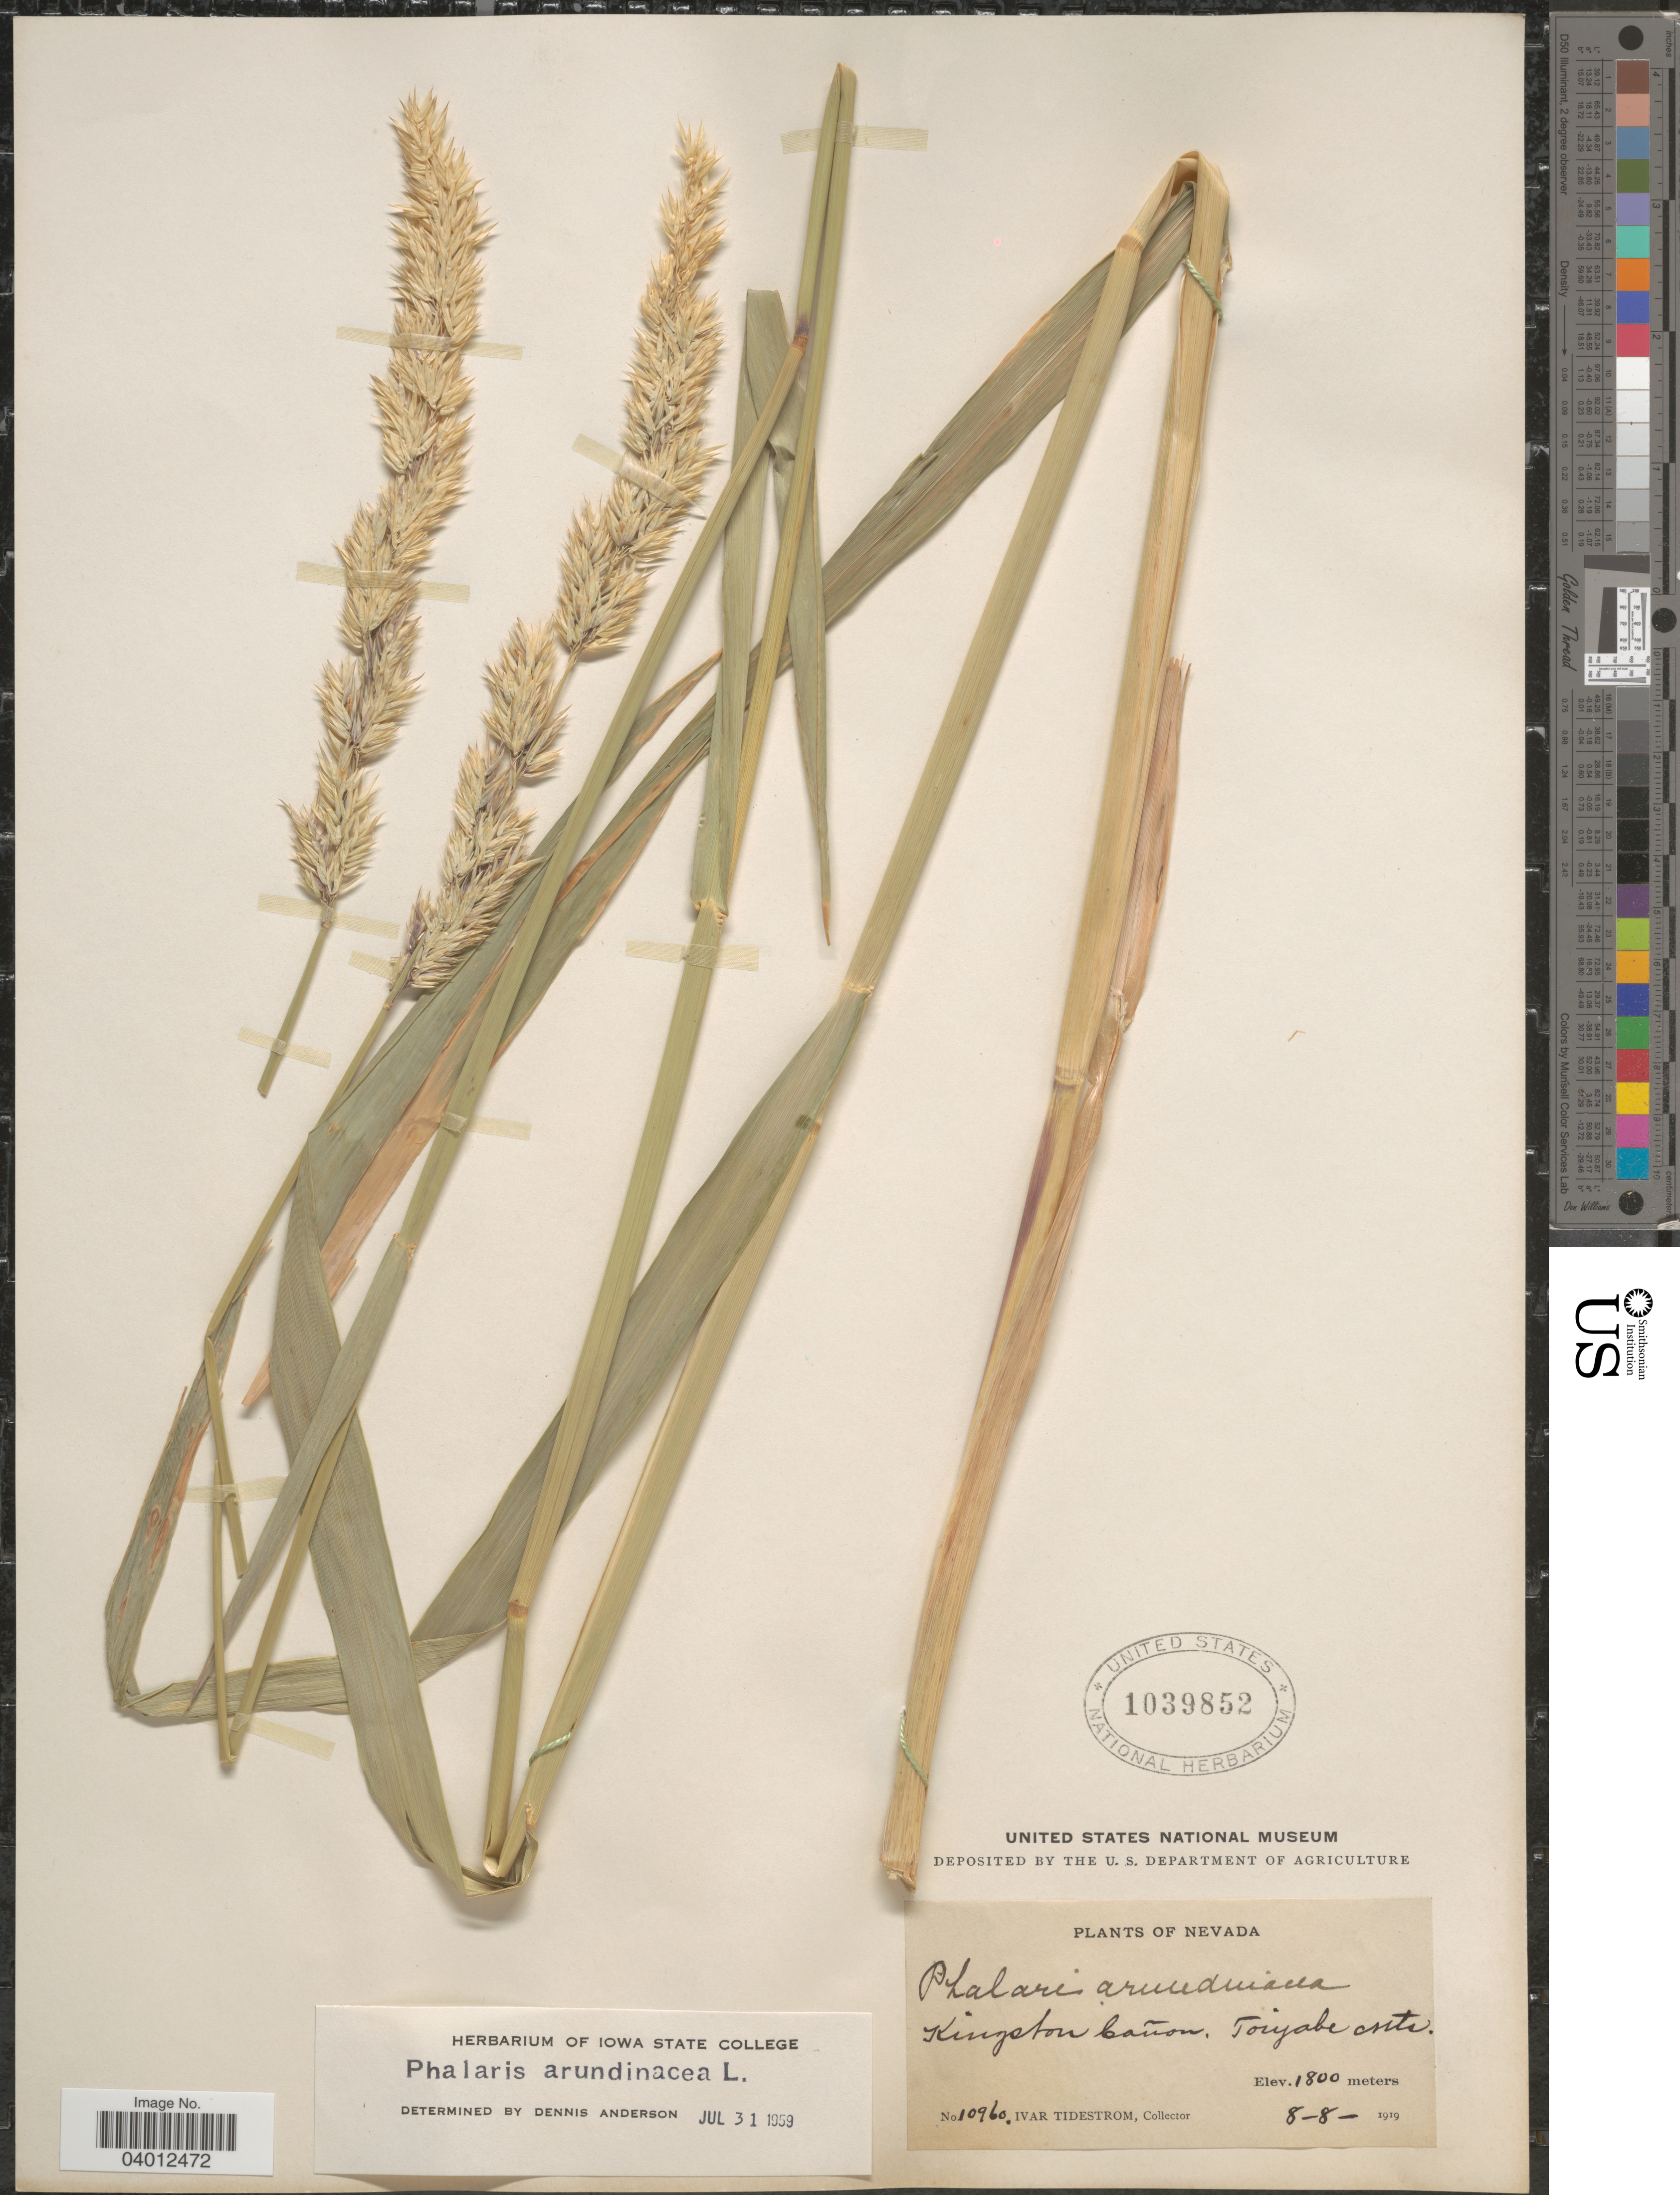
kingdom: Plantae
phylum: Tracheophyta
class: Liliopsida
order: Poales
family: Poaceae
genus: Phalaris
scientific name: Phalaris arundinacea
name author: L.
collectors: I. F. Tidestrom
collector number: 10960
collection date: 1919-08-08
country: United States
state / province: Nevada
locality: Kingston Cañon, Toiyabe Mts.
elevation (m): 1800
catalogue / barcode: US 1039852